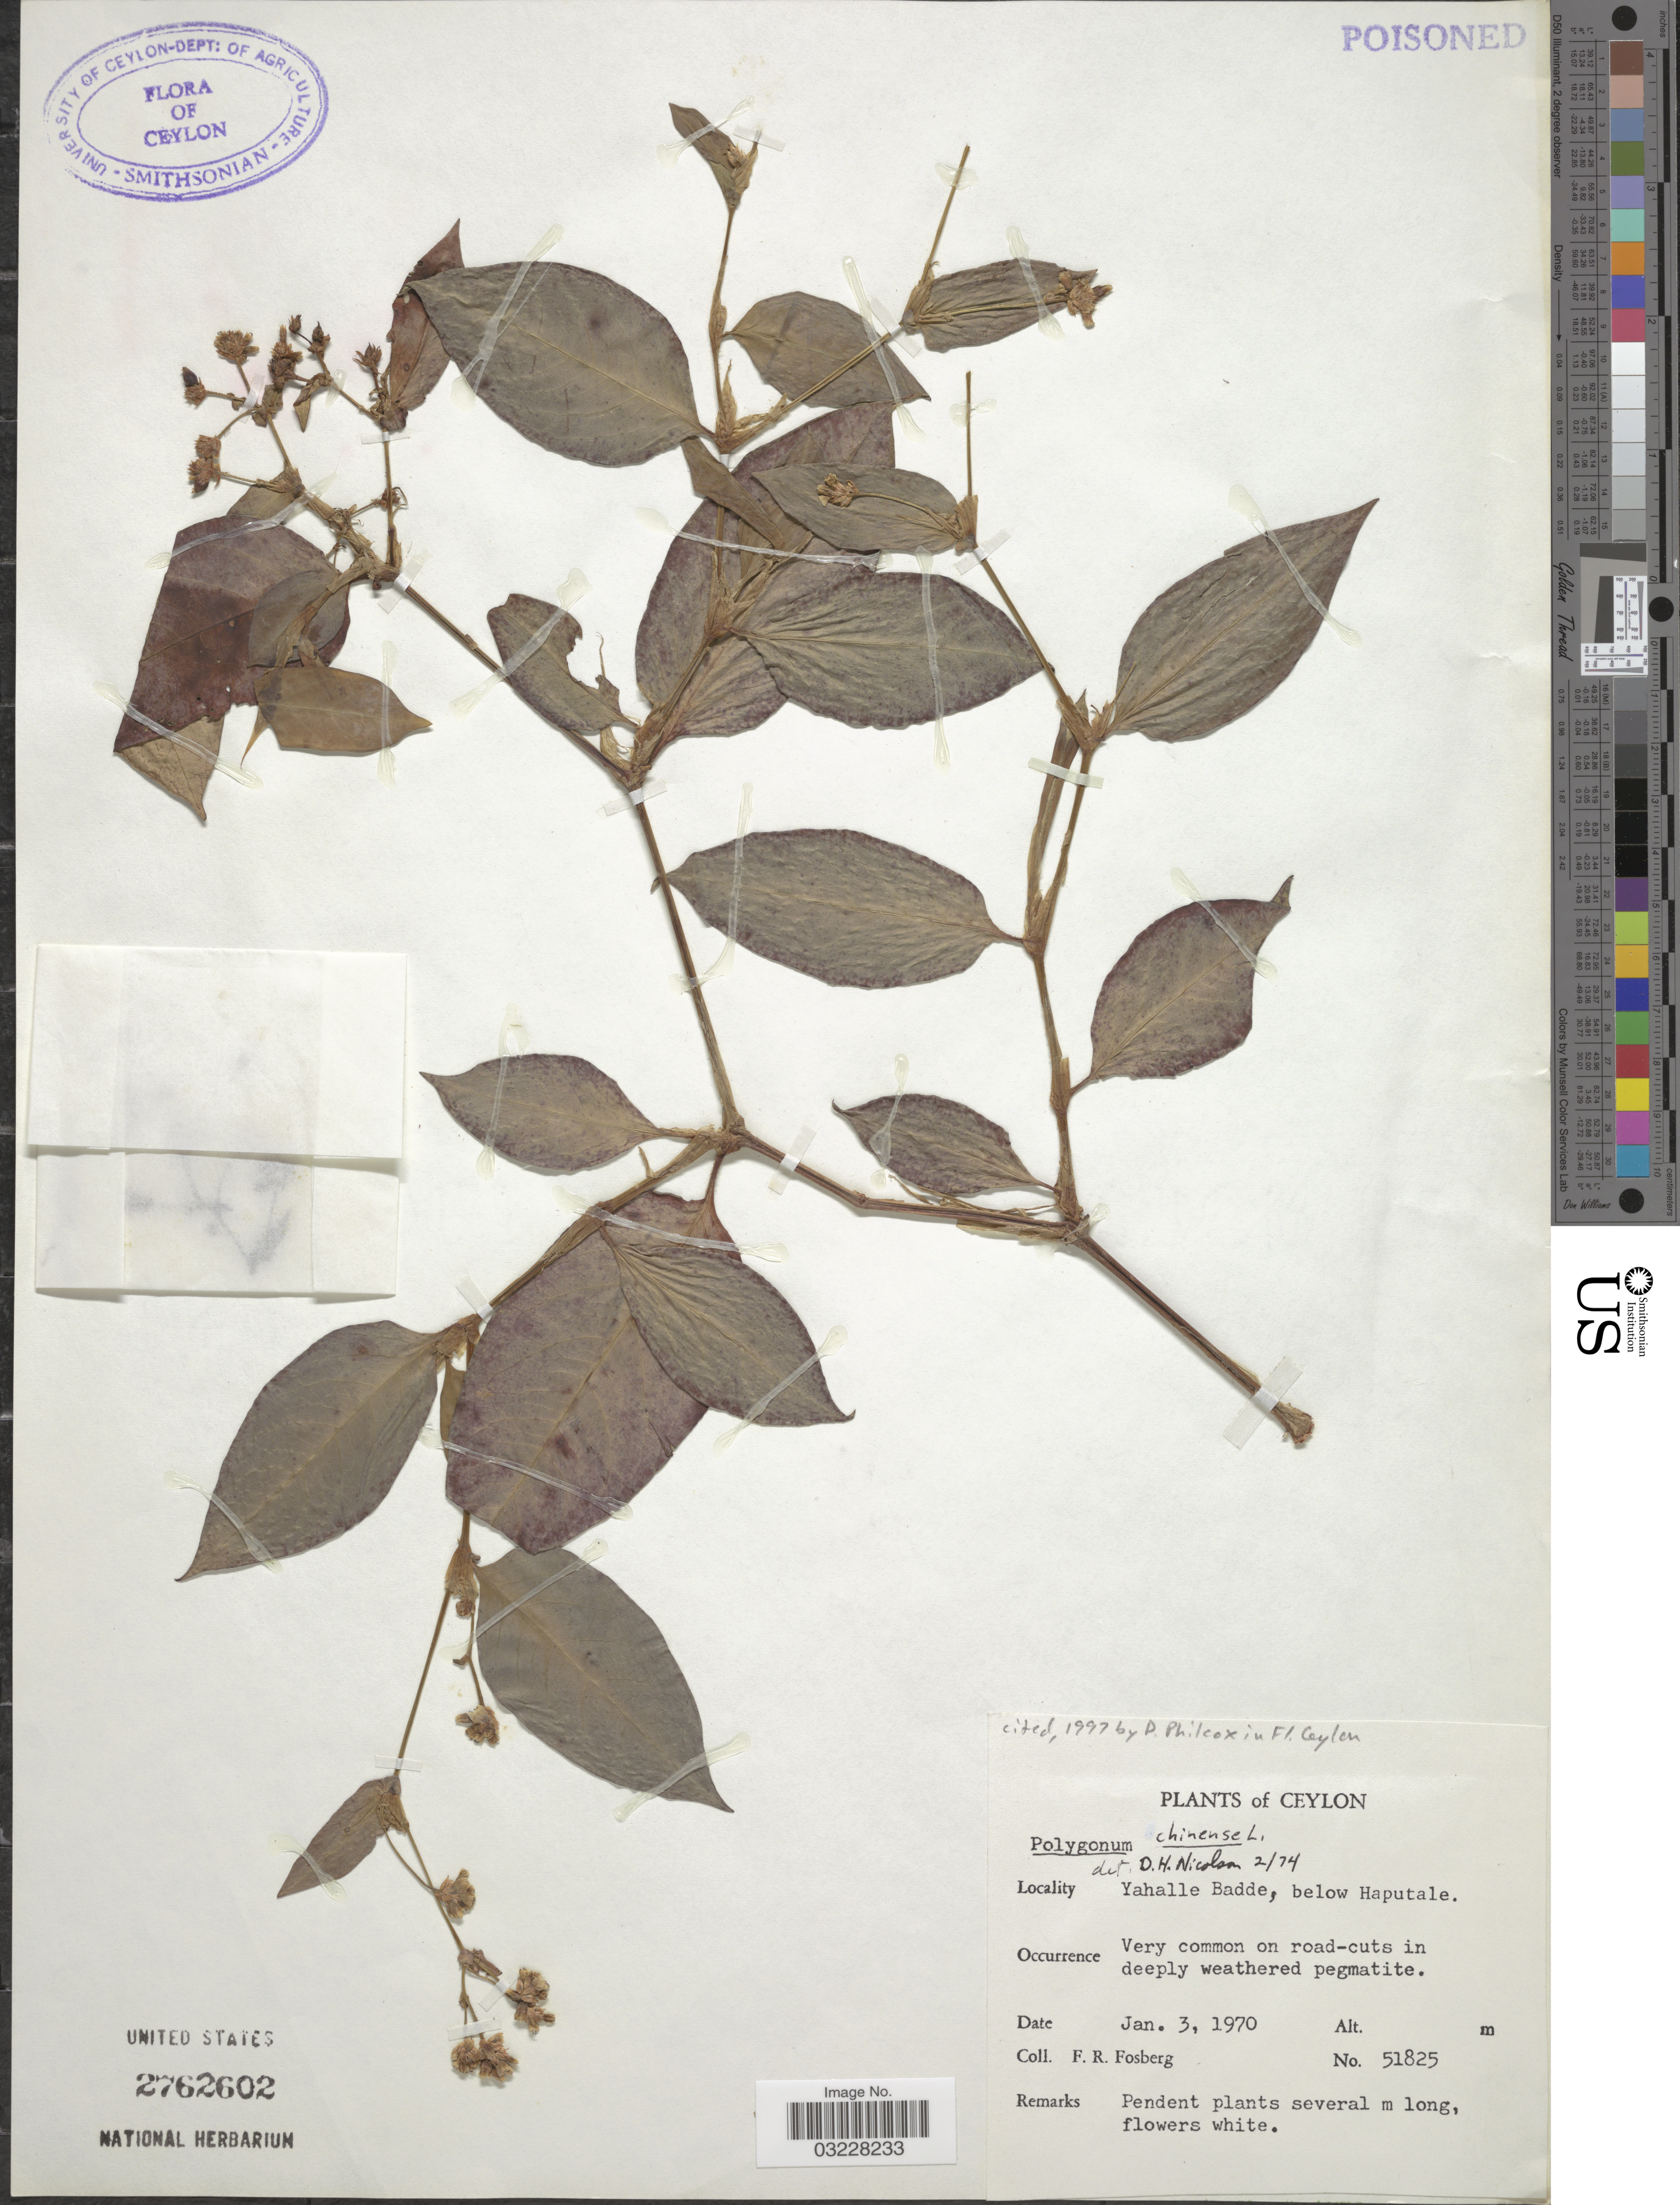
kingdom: Plantae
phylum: Tracheophyta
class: Magnoliopsida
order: Caryophyllales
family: Polygonaceae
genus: Polygonum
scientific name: Polygonum chinense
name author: L.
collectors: F. R. Fosberg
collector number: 51825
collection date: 1970-01-03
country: Sri Lanka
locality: Ceylon. Yahalle Badde, below Haputale.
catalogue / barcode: US 2762602